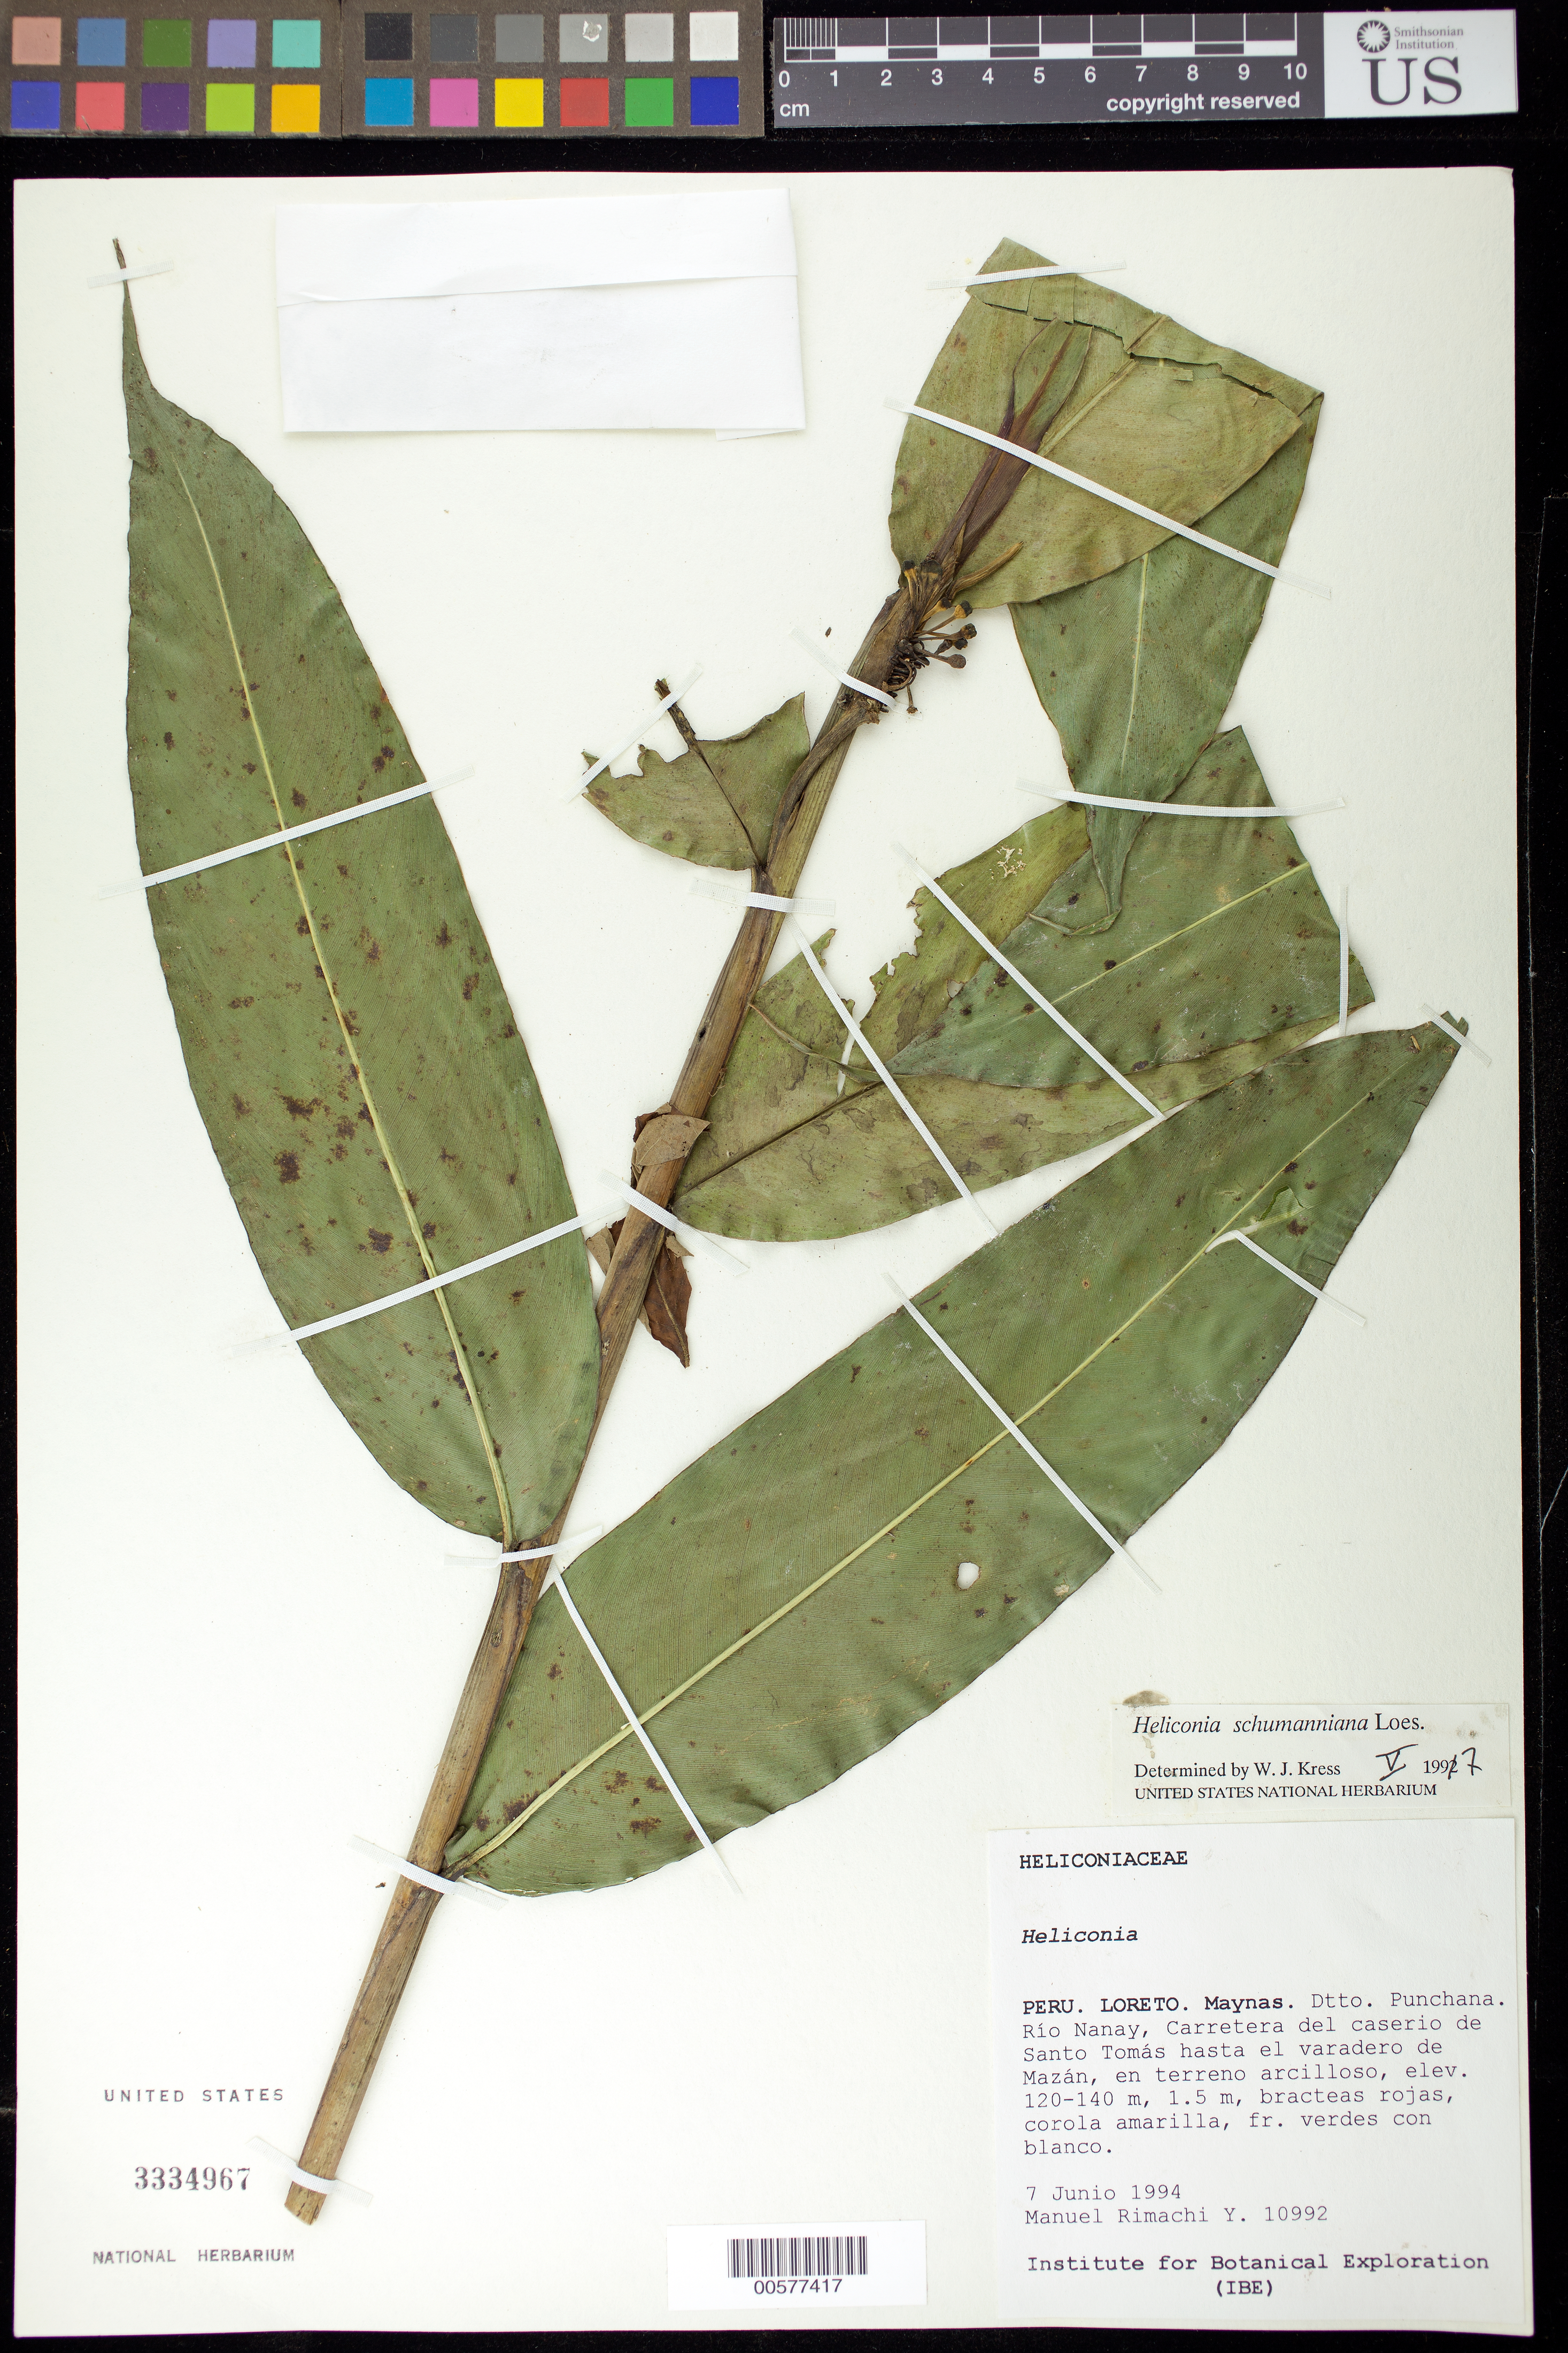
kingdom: Plantae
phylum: Tracheophyta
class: Liliopsida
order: Zingiberales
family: Heliconiaceae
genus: Heliconia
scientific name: Heliconia schumanniana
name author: Loes.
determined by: Kress, W. J., (US), Smithsonian Institution - National Museum of Natural History (UNITED STATES)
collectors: M. Rimachi Y.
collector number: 10992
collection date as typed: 07 Jun 1994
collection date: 1994-06-07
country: Peru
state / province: Loreto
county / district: Maynas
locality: Dtto. Punchana, Rio Nanay, road between Santo Tomas and Mazan shipyard.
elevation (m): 120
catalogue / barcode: US 3334967